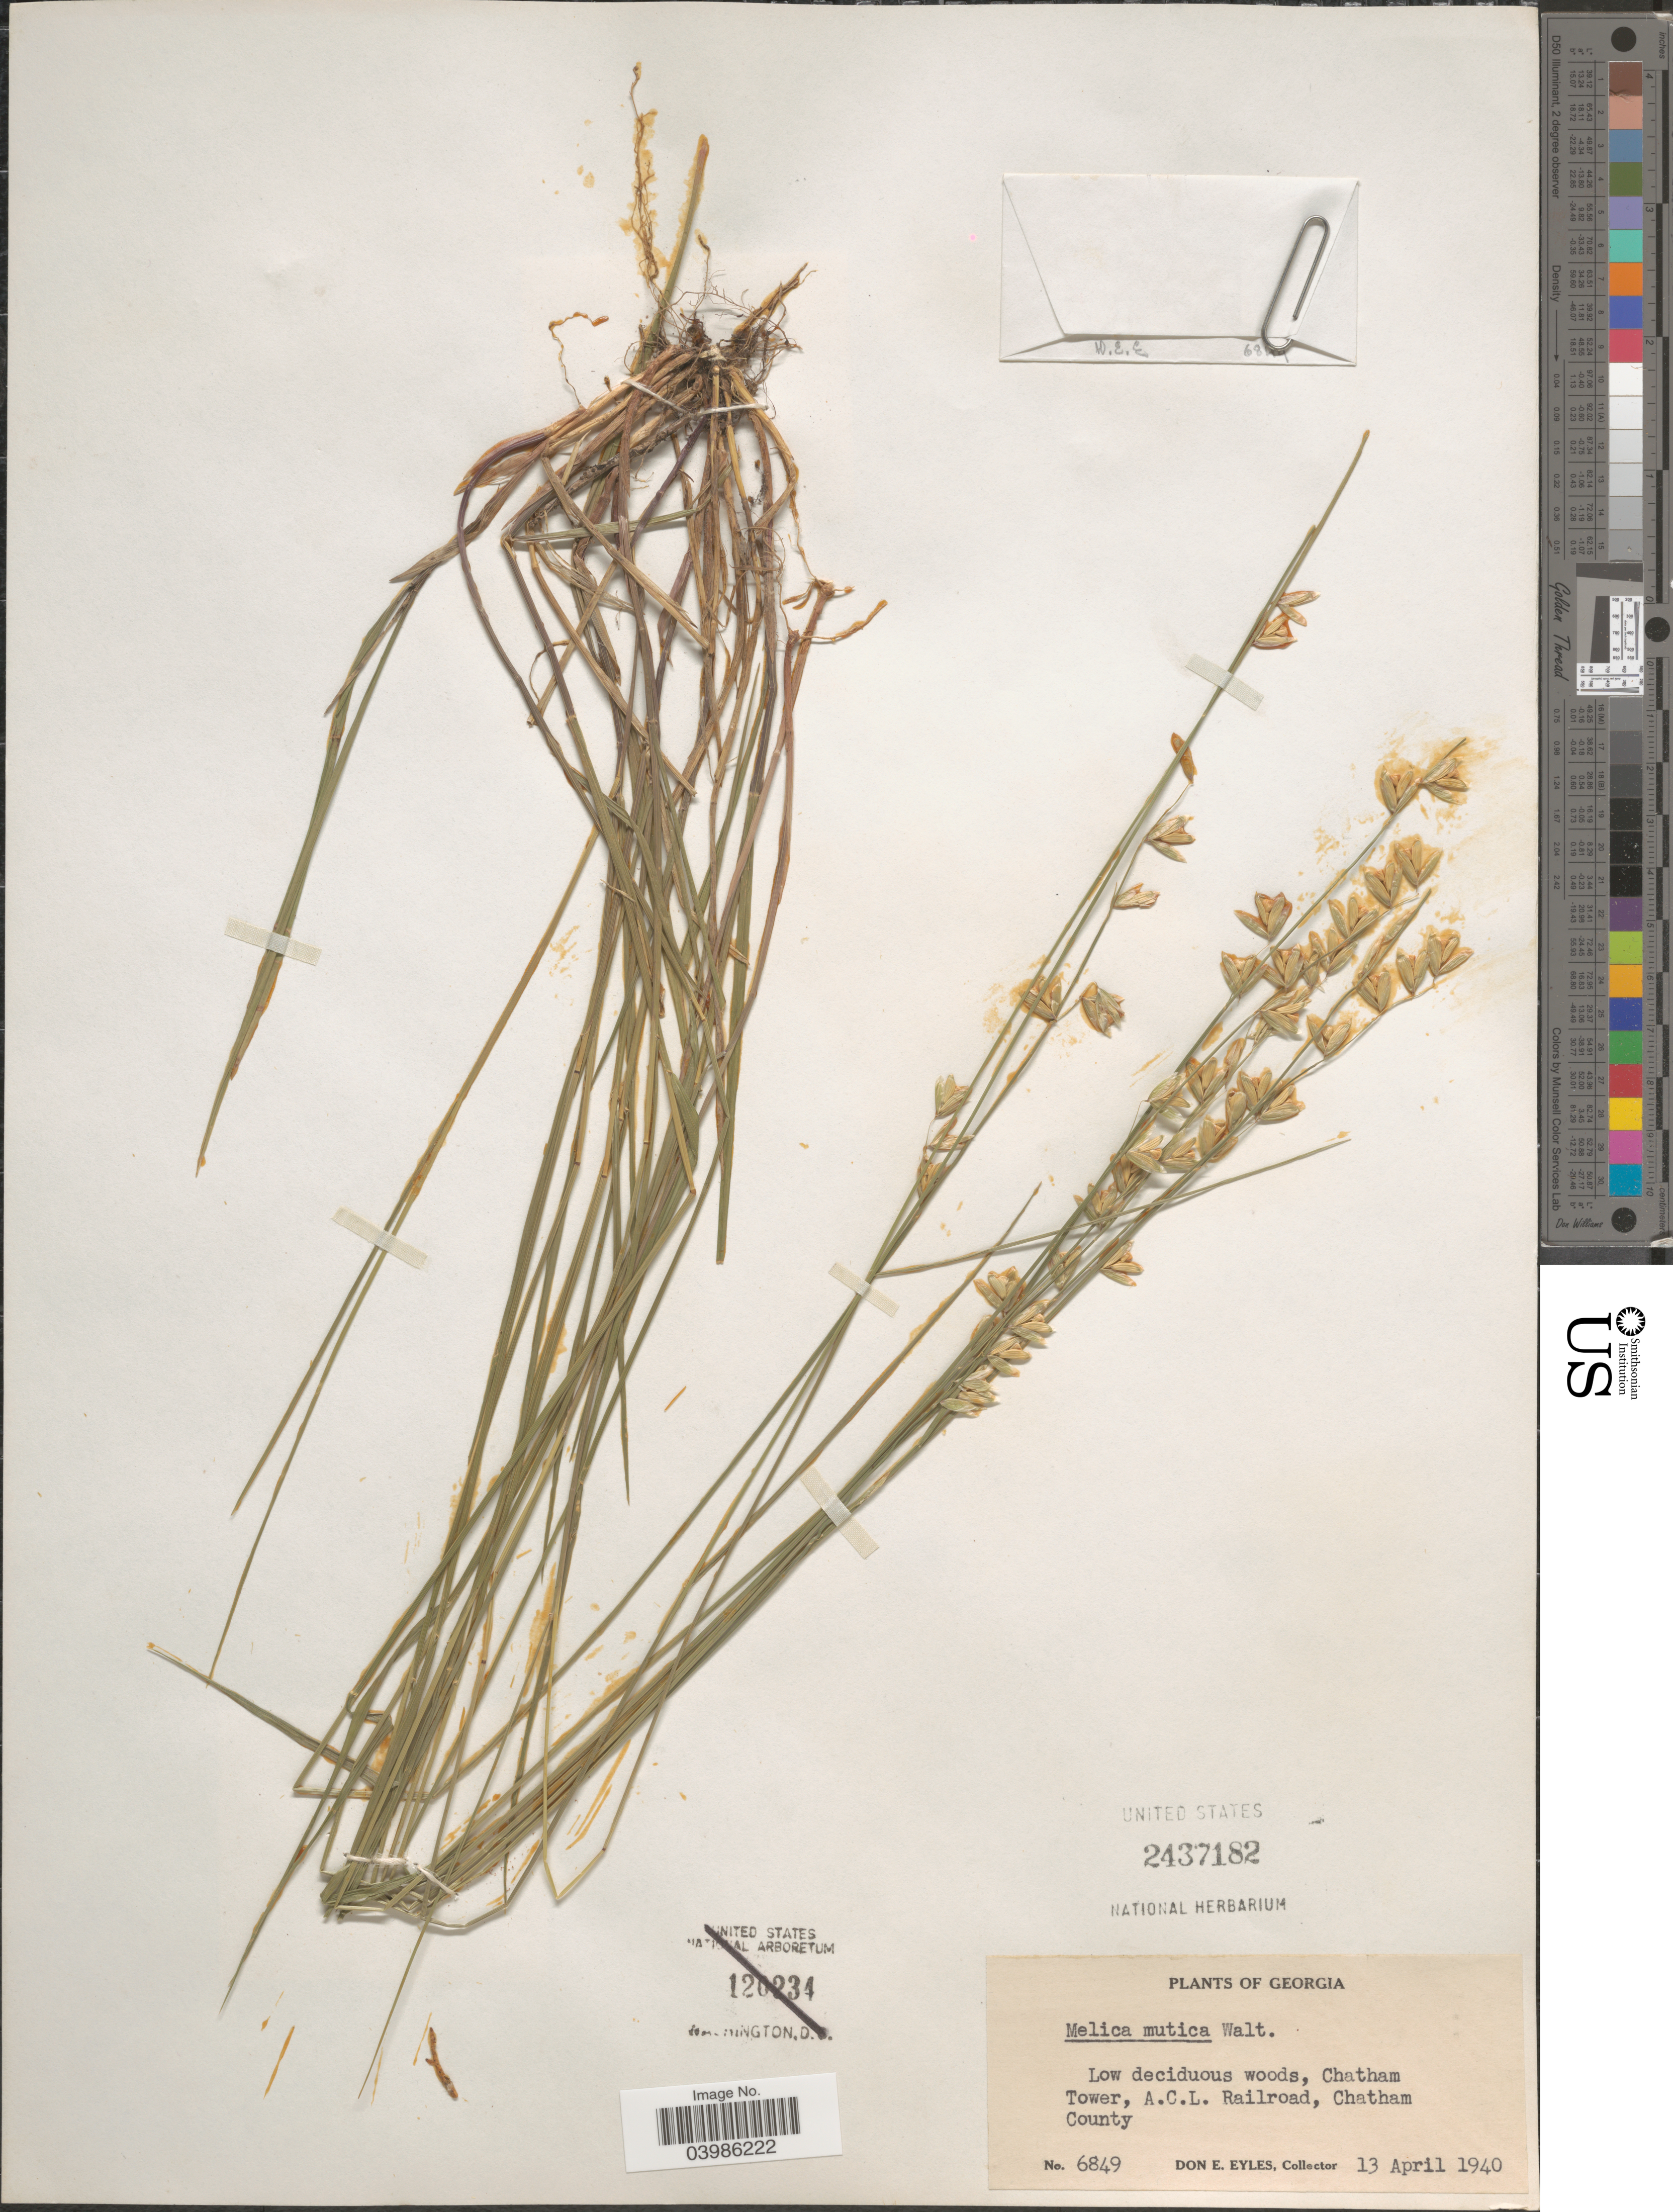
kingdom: Plantae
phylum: Tracheophyta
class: Liliopsida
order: Poales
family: Poaceae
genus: Melica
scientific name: Melica mutica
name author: Walter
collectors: D. Eyles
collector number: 6849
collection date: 1940-04-13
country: United States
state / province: Georgia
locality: Chatham Tower, A.C.L. Railroad, Chatham County.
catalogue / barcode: US 2437182